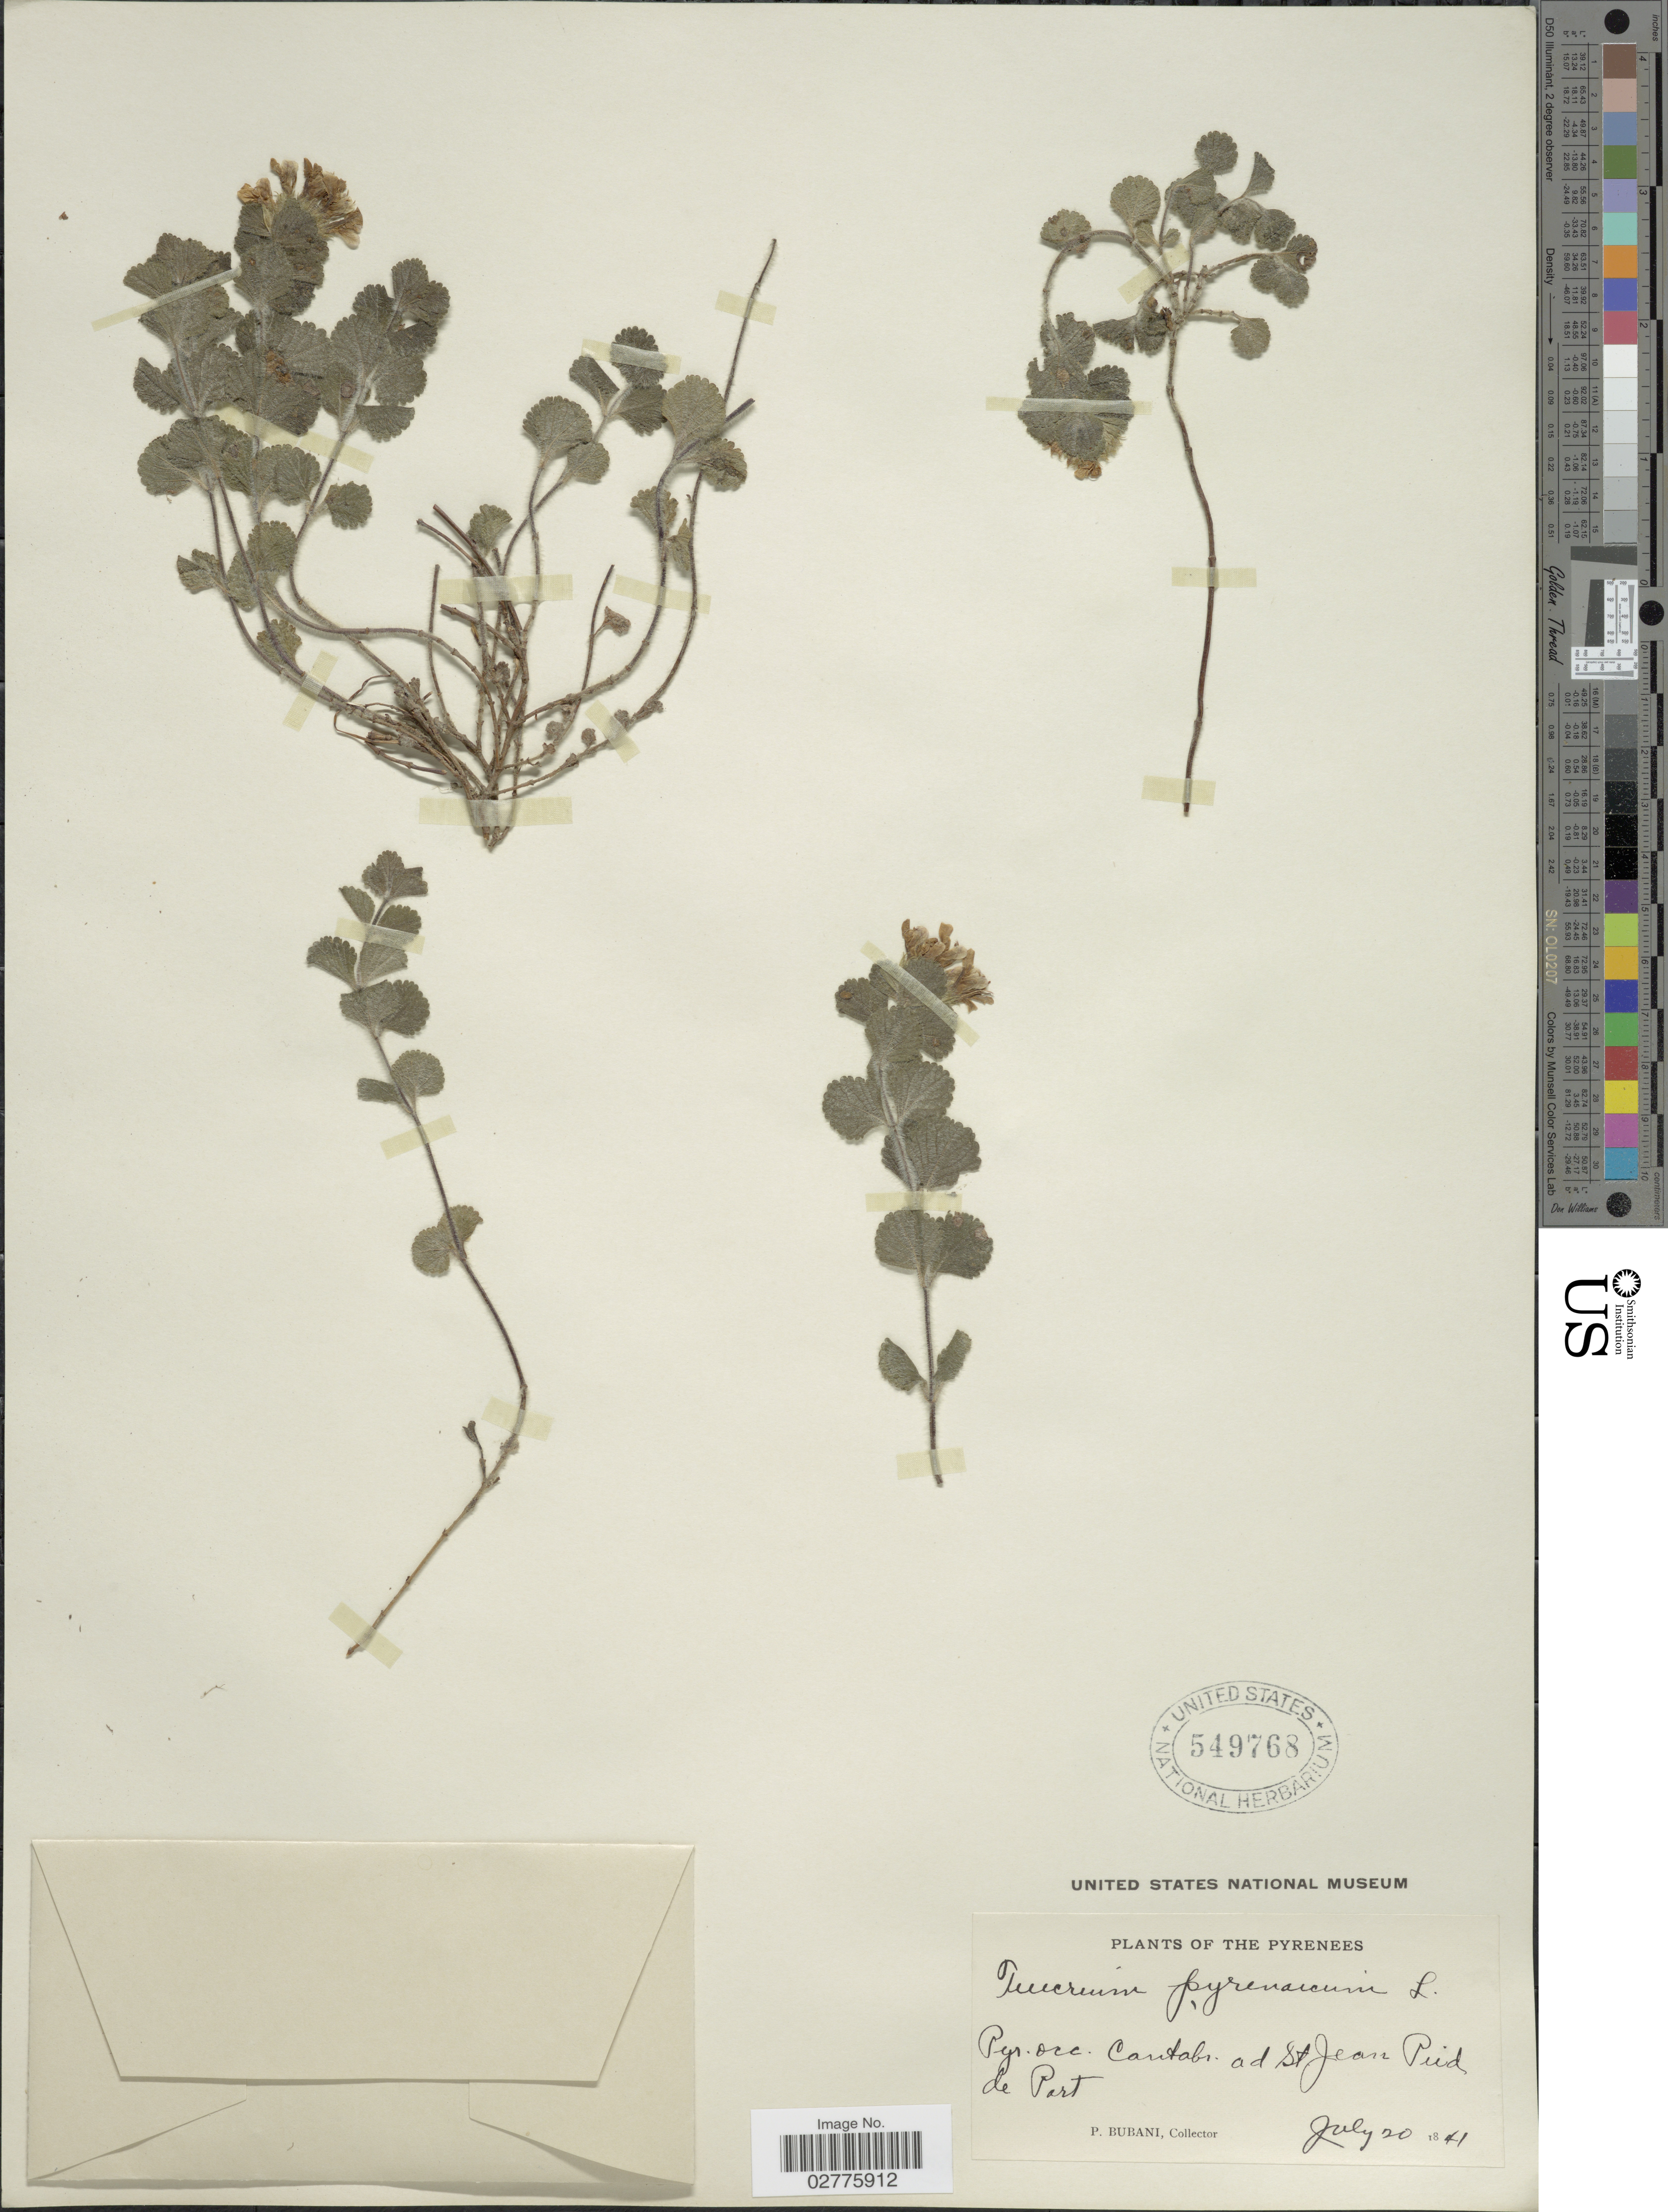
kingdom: Plantae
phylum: Tracheophyta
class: Magnoliopsida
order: Lamiales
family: Lamiaceae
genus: Teucrium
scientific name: Teucrium pyrenaicum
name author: L.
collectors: P. Bubani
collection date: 1841-07-20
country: France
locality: Pyrenees. Pyr. occ. Cantabi. Ad St Jean Pied de Port.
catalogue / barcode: US 549768